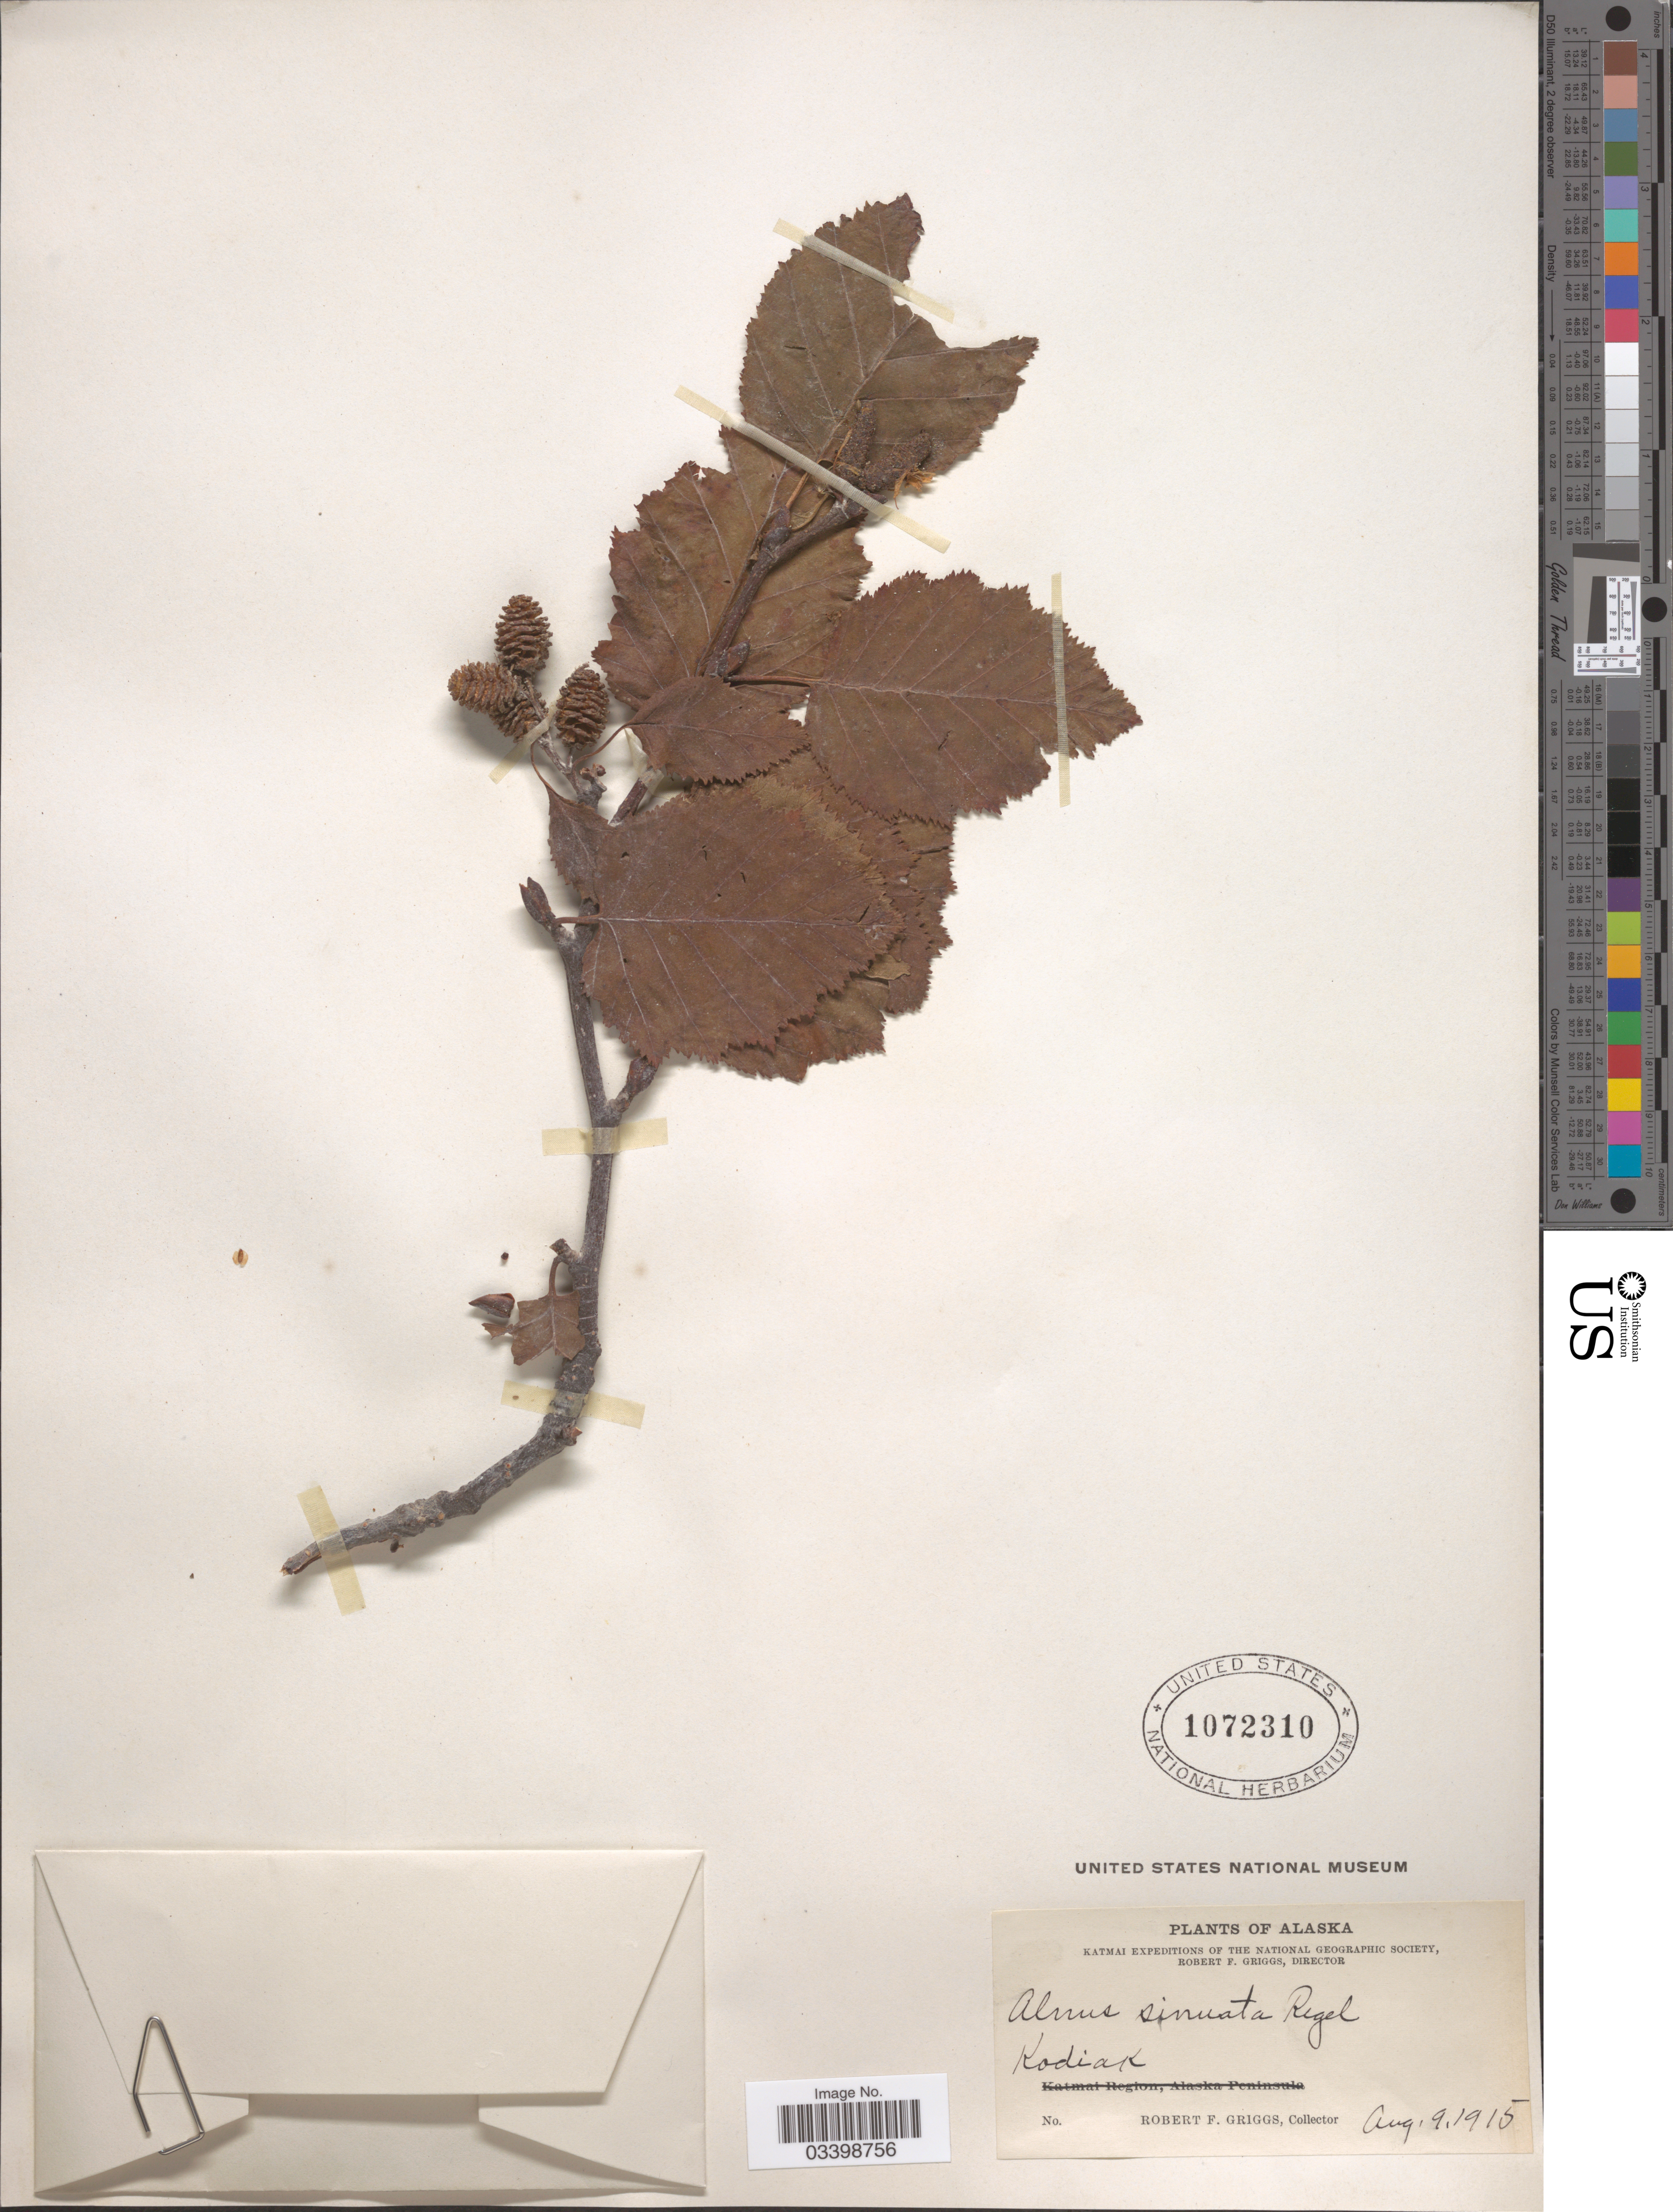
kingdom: Plantae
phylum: Tracheophyta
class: Magnoliopsida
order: Fagales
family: Betulaceae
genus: Alnus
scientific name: Alnus viridis subsp. sinuata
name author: Regel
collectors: R. F. Griggs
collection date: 1915-08-09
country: United States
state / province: Alaska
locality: Kodiak.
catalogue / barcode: US 1072310